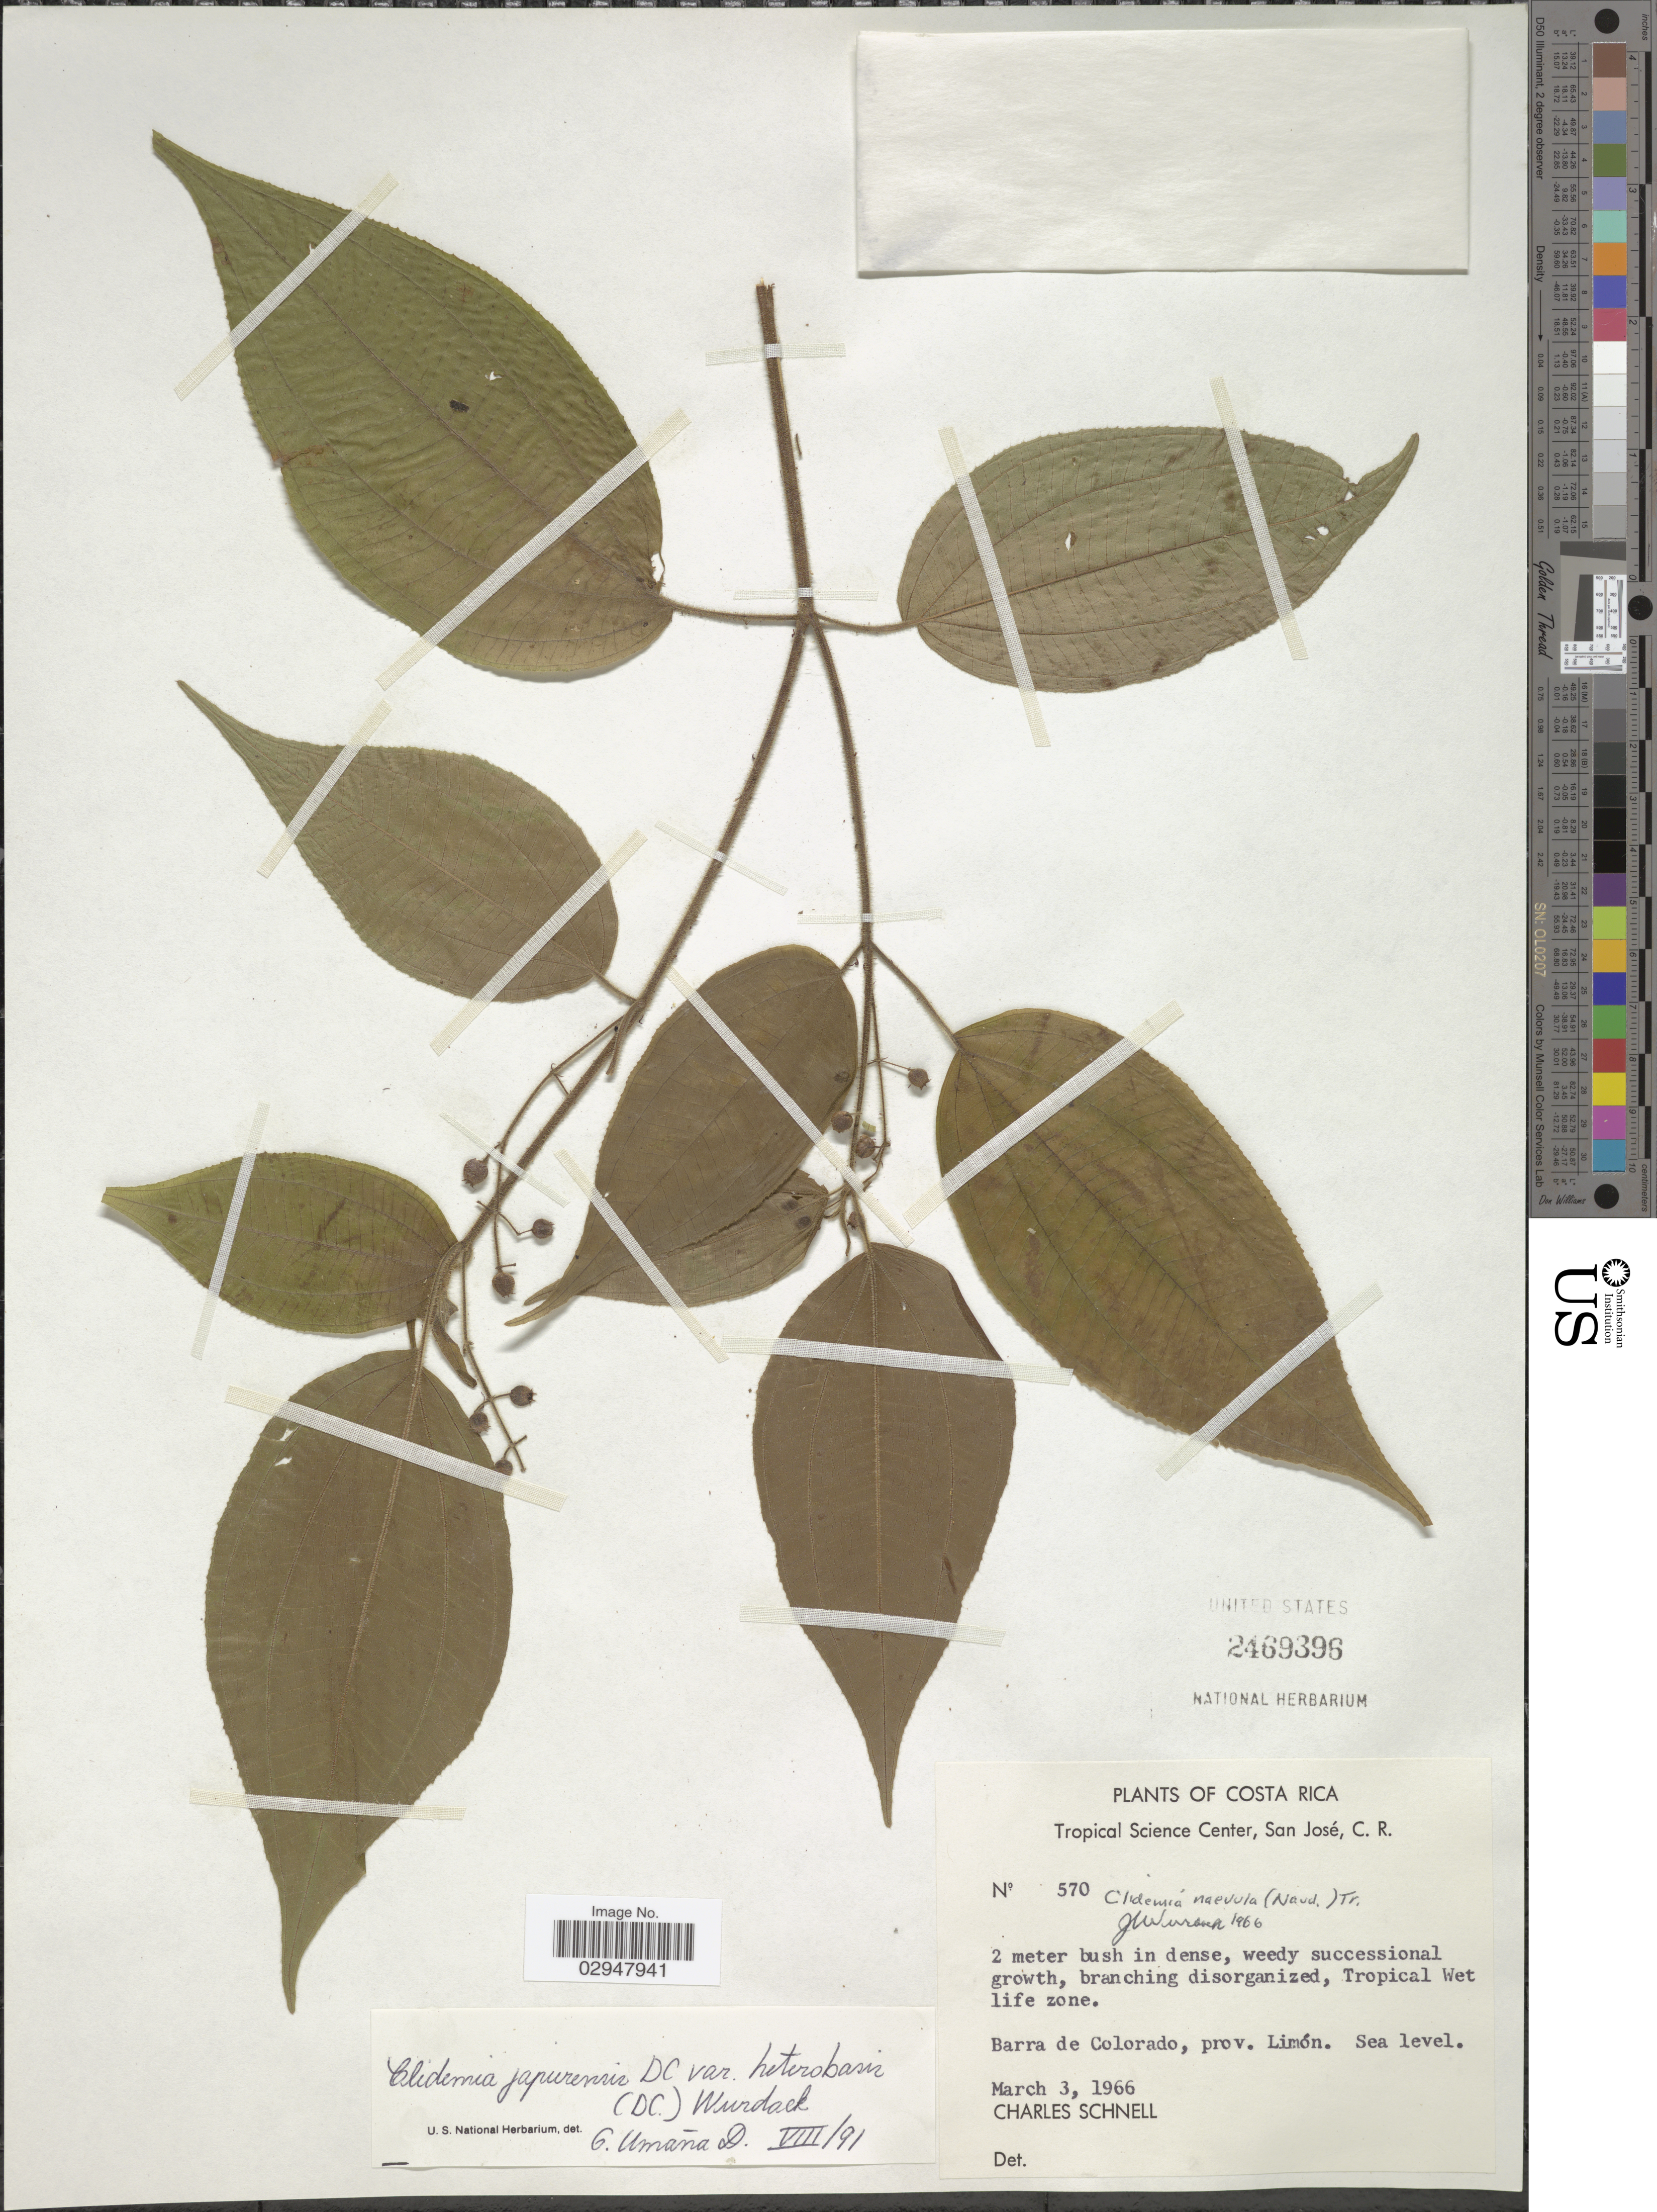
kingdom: Plantae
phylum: Tracheophyta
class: Magnoliopsida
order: Myrtales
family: Melastomataceae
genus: Clidemia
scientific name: Clidemia naevula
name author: (Naudin) Triana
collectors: C. Schnell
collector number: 570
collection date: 1966-03-03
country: Costa Rica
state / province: Limón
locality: Tropical Wet life zone, Barra de Colorado.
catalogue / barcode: US 2469396